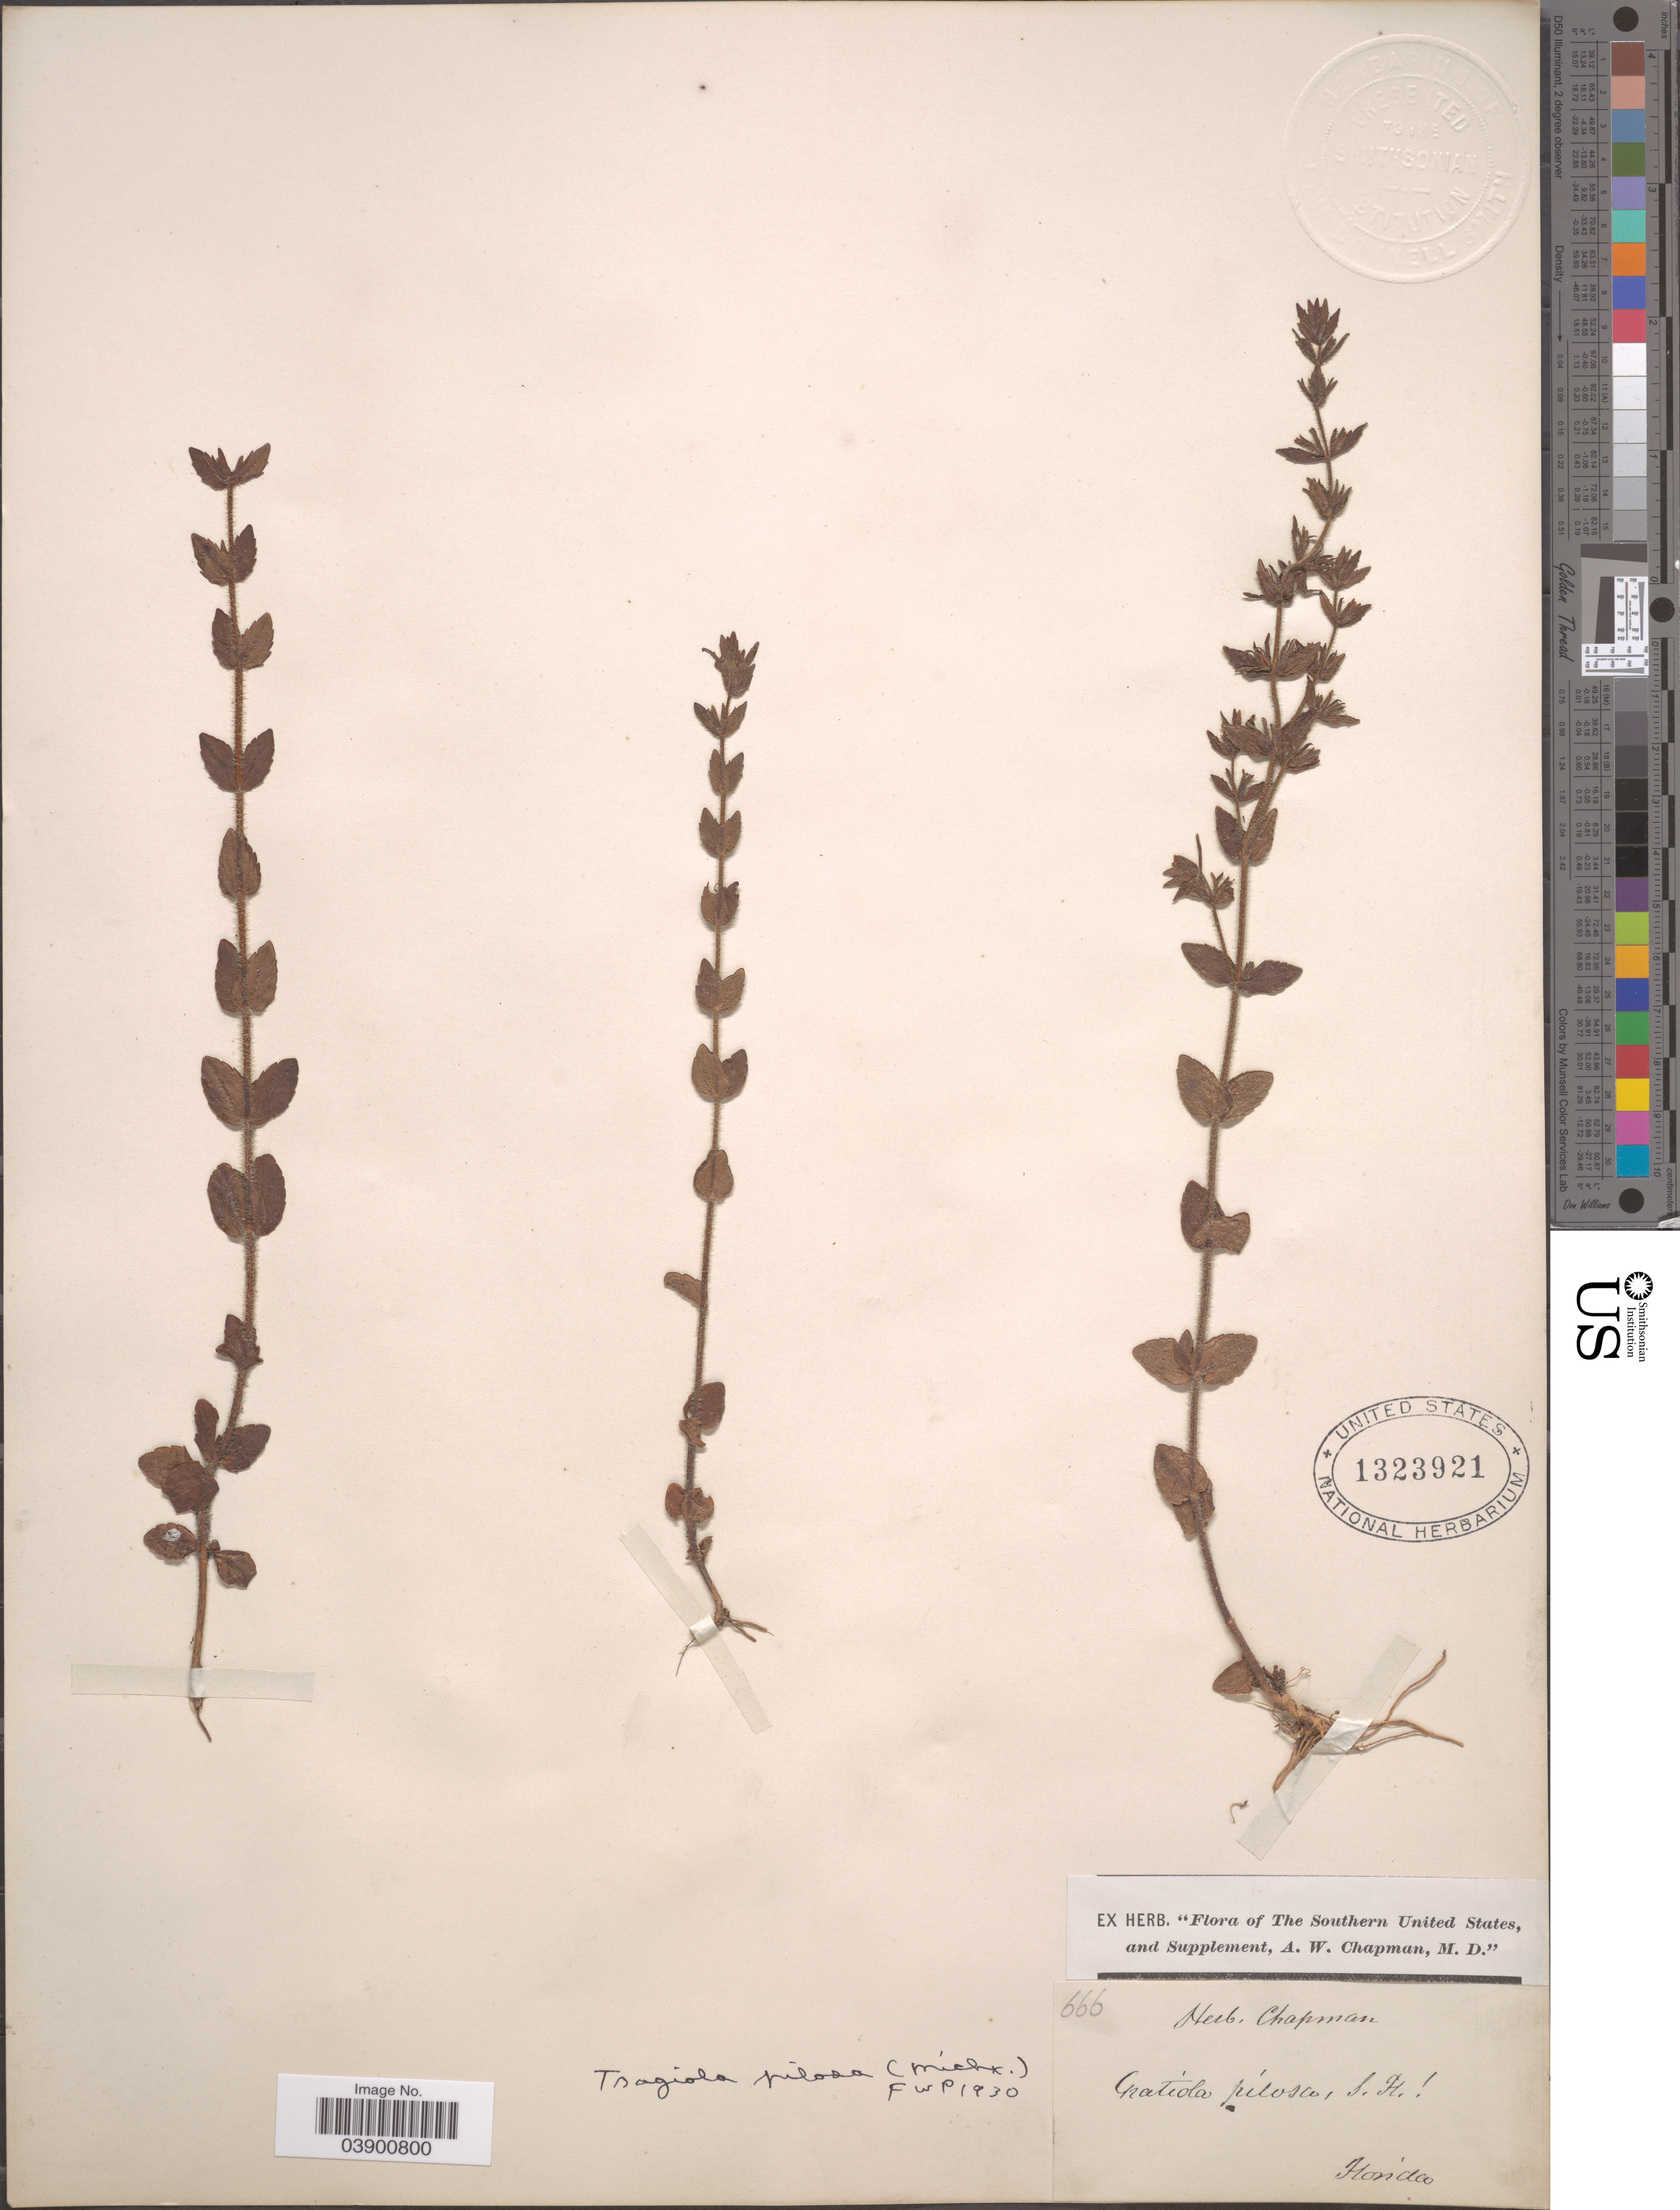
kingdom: Plantae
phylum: Tracheophyta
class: Magnoliopsida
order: Lamiales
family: Plantaginaceae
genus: Gratiola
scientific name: Gratiola pilosa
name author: Michx.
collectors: A. W. Chapman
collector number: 666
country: United States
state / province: Florida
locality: The Southern United States.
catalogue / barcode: US 1323921